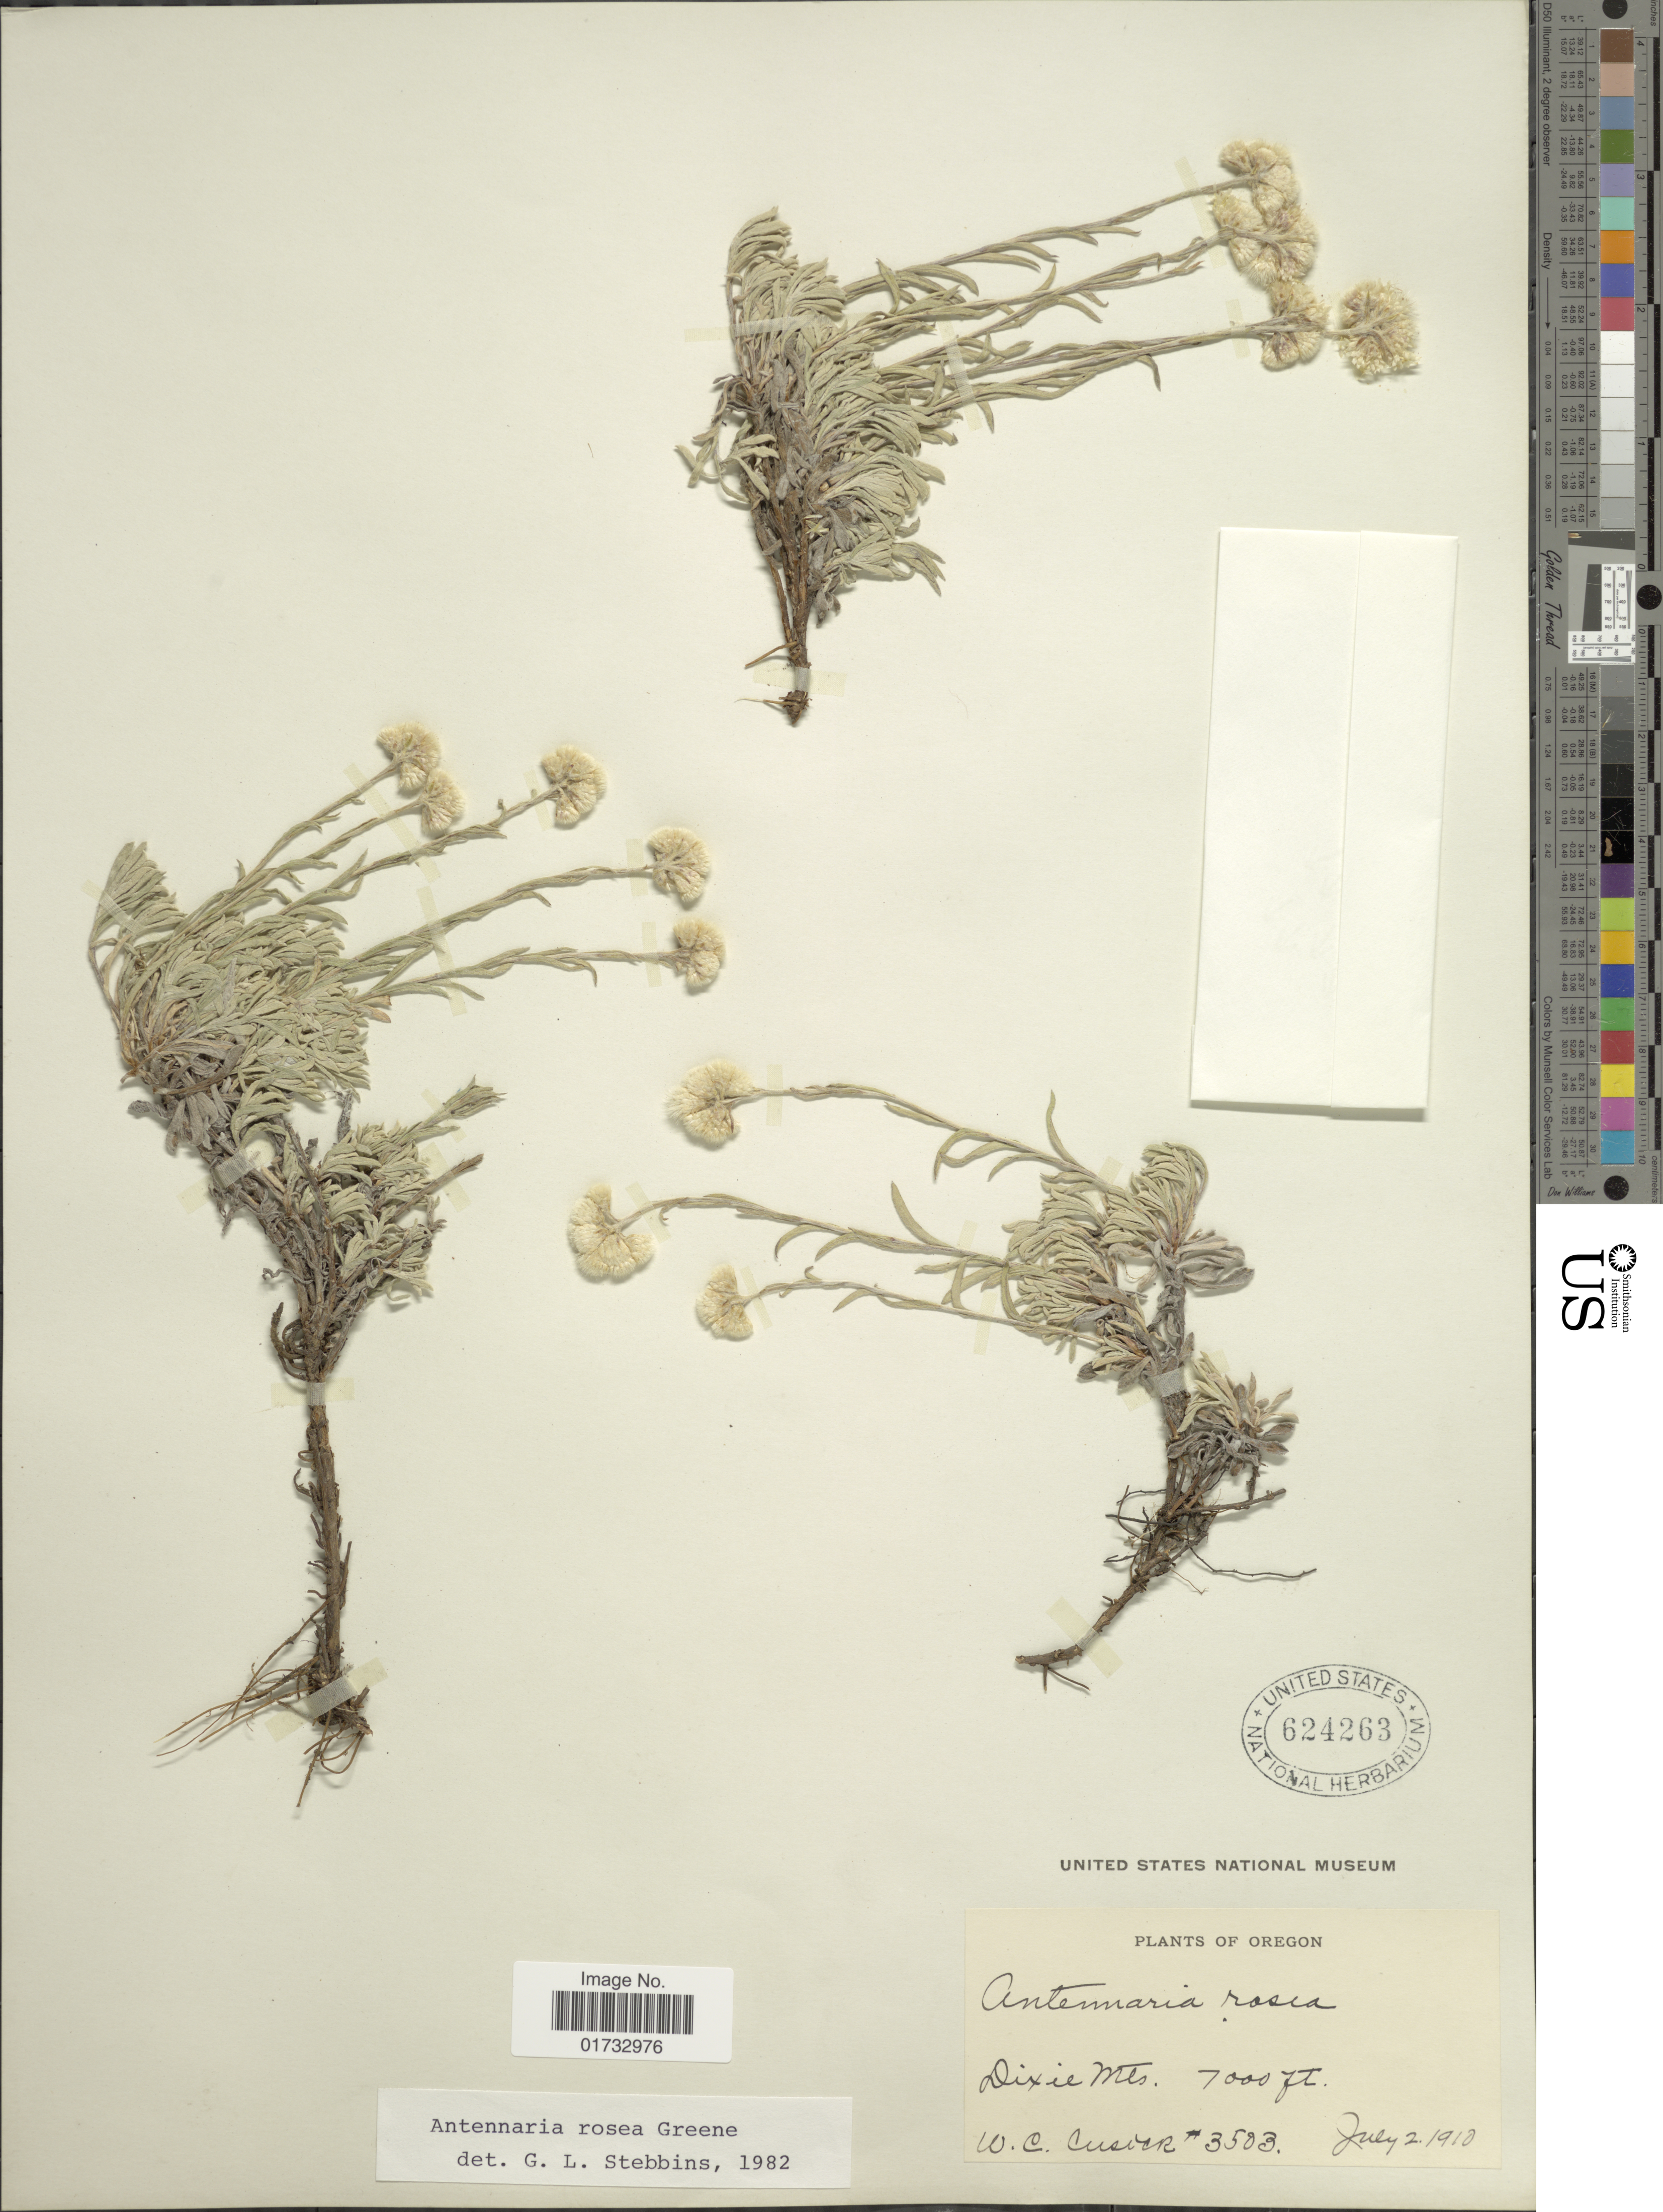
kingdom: Plantae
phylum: Tracheophyta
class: Magnoliopsida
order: Asterales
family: Asteraceae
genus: Antennaria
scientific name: Antennaria rosea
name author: Greene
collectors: W. C. Cusick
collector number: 3503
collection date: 1910-07-02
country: United States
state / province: Oregon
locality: Dixie Mts.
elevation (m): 2134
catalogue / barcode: US 624263